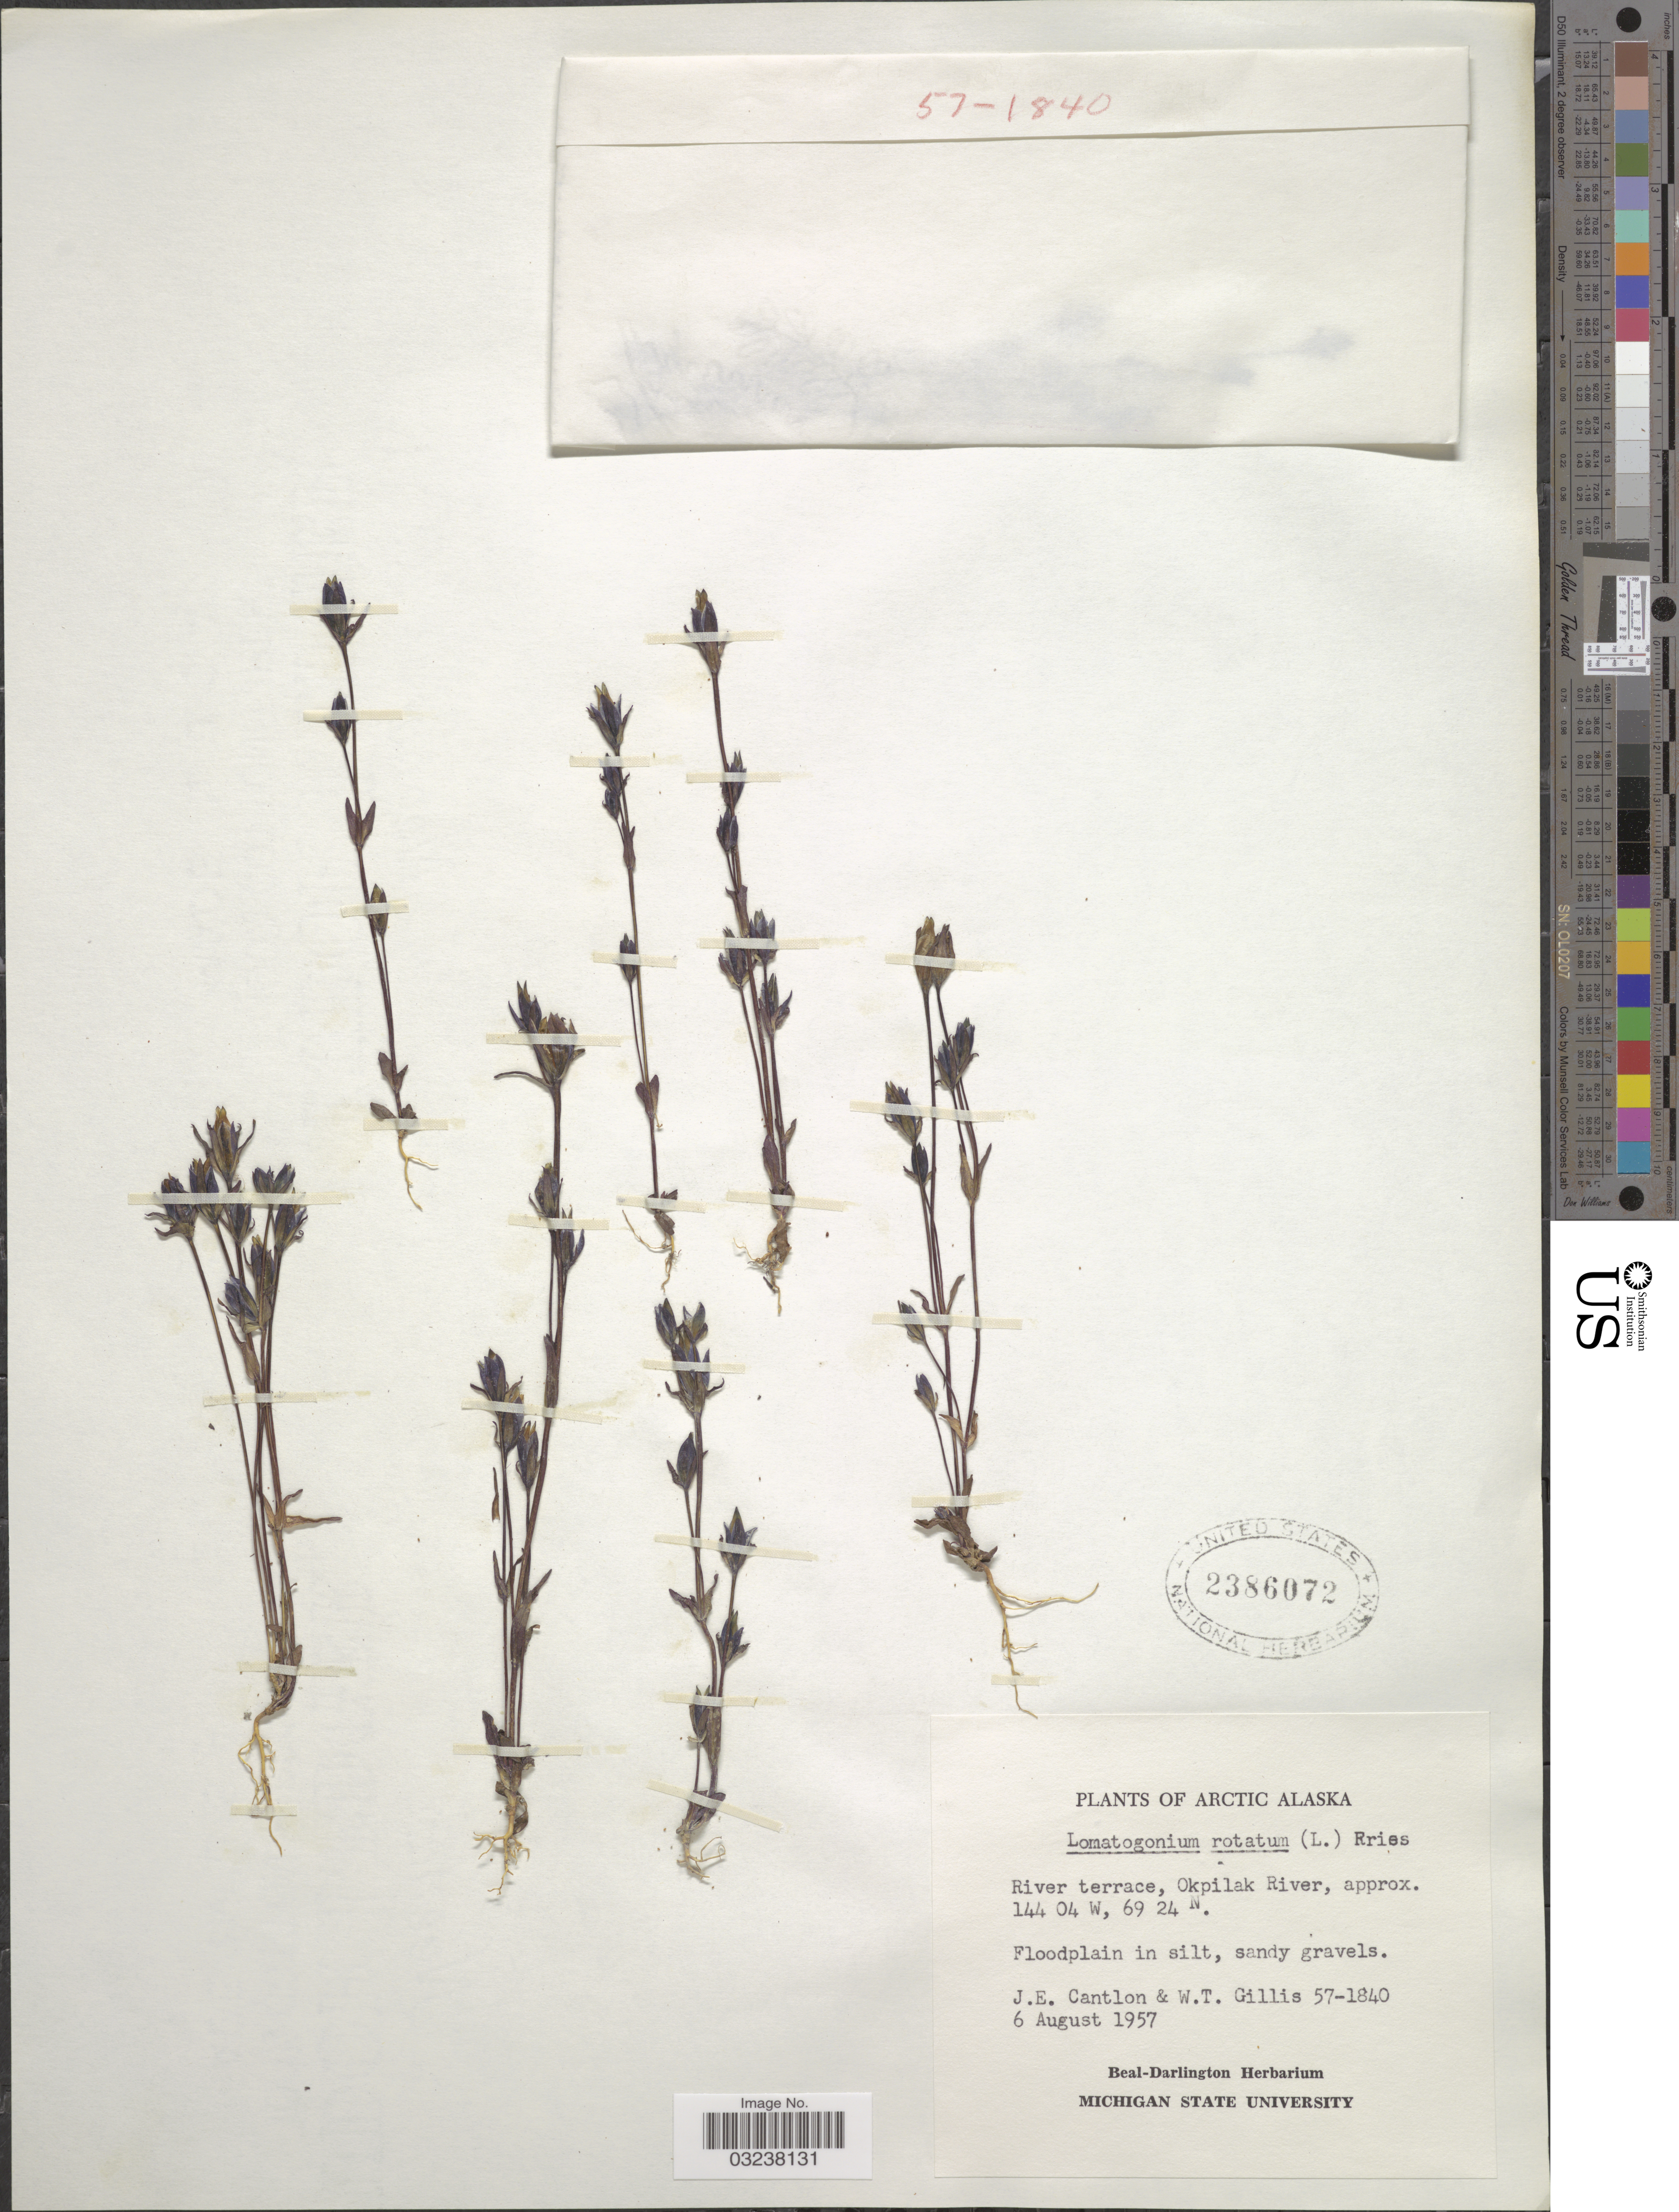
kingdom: Plantae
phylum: Tracheophyta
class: Magnoliopsida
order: Gentianales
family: Gentianaceae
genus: Lomatogonium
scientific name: Lomatogonium rotatum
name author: (L.) Fr.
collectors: J. Cantlon & W. T. Gillis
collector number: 57-1840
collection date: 1957-08-06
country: United States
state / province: Alaska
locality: Arctic Alaska. River terrace, Okpilak River.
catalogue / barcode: US 2386072